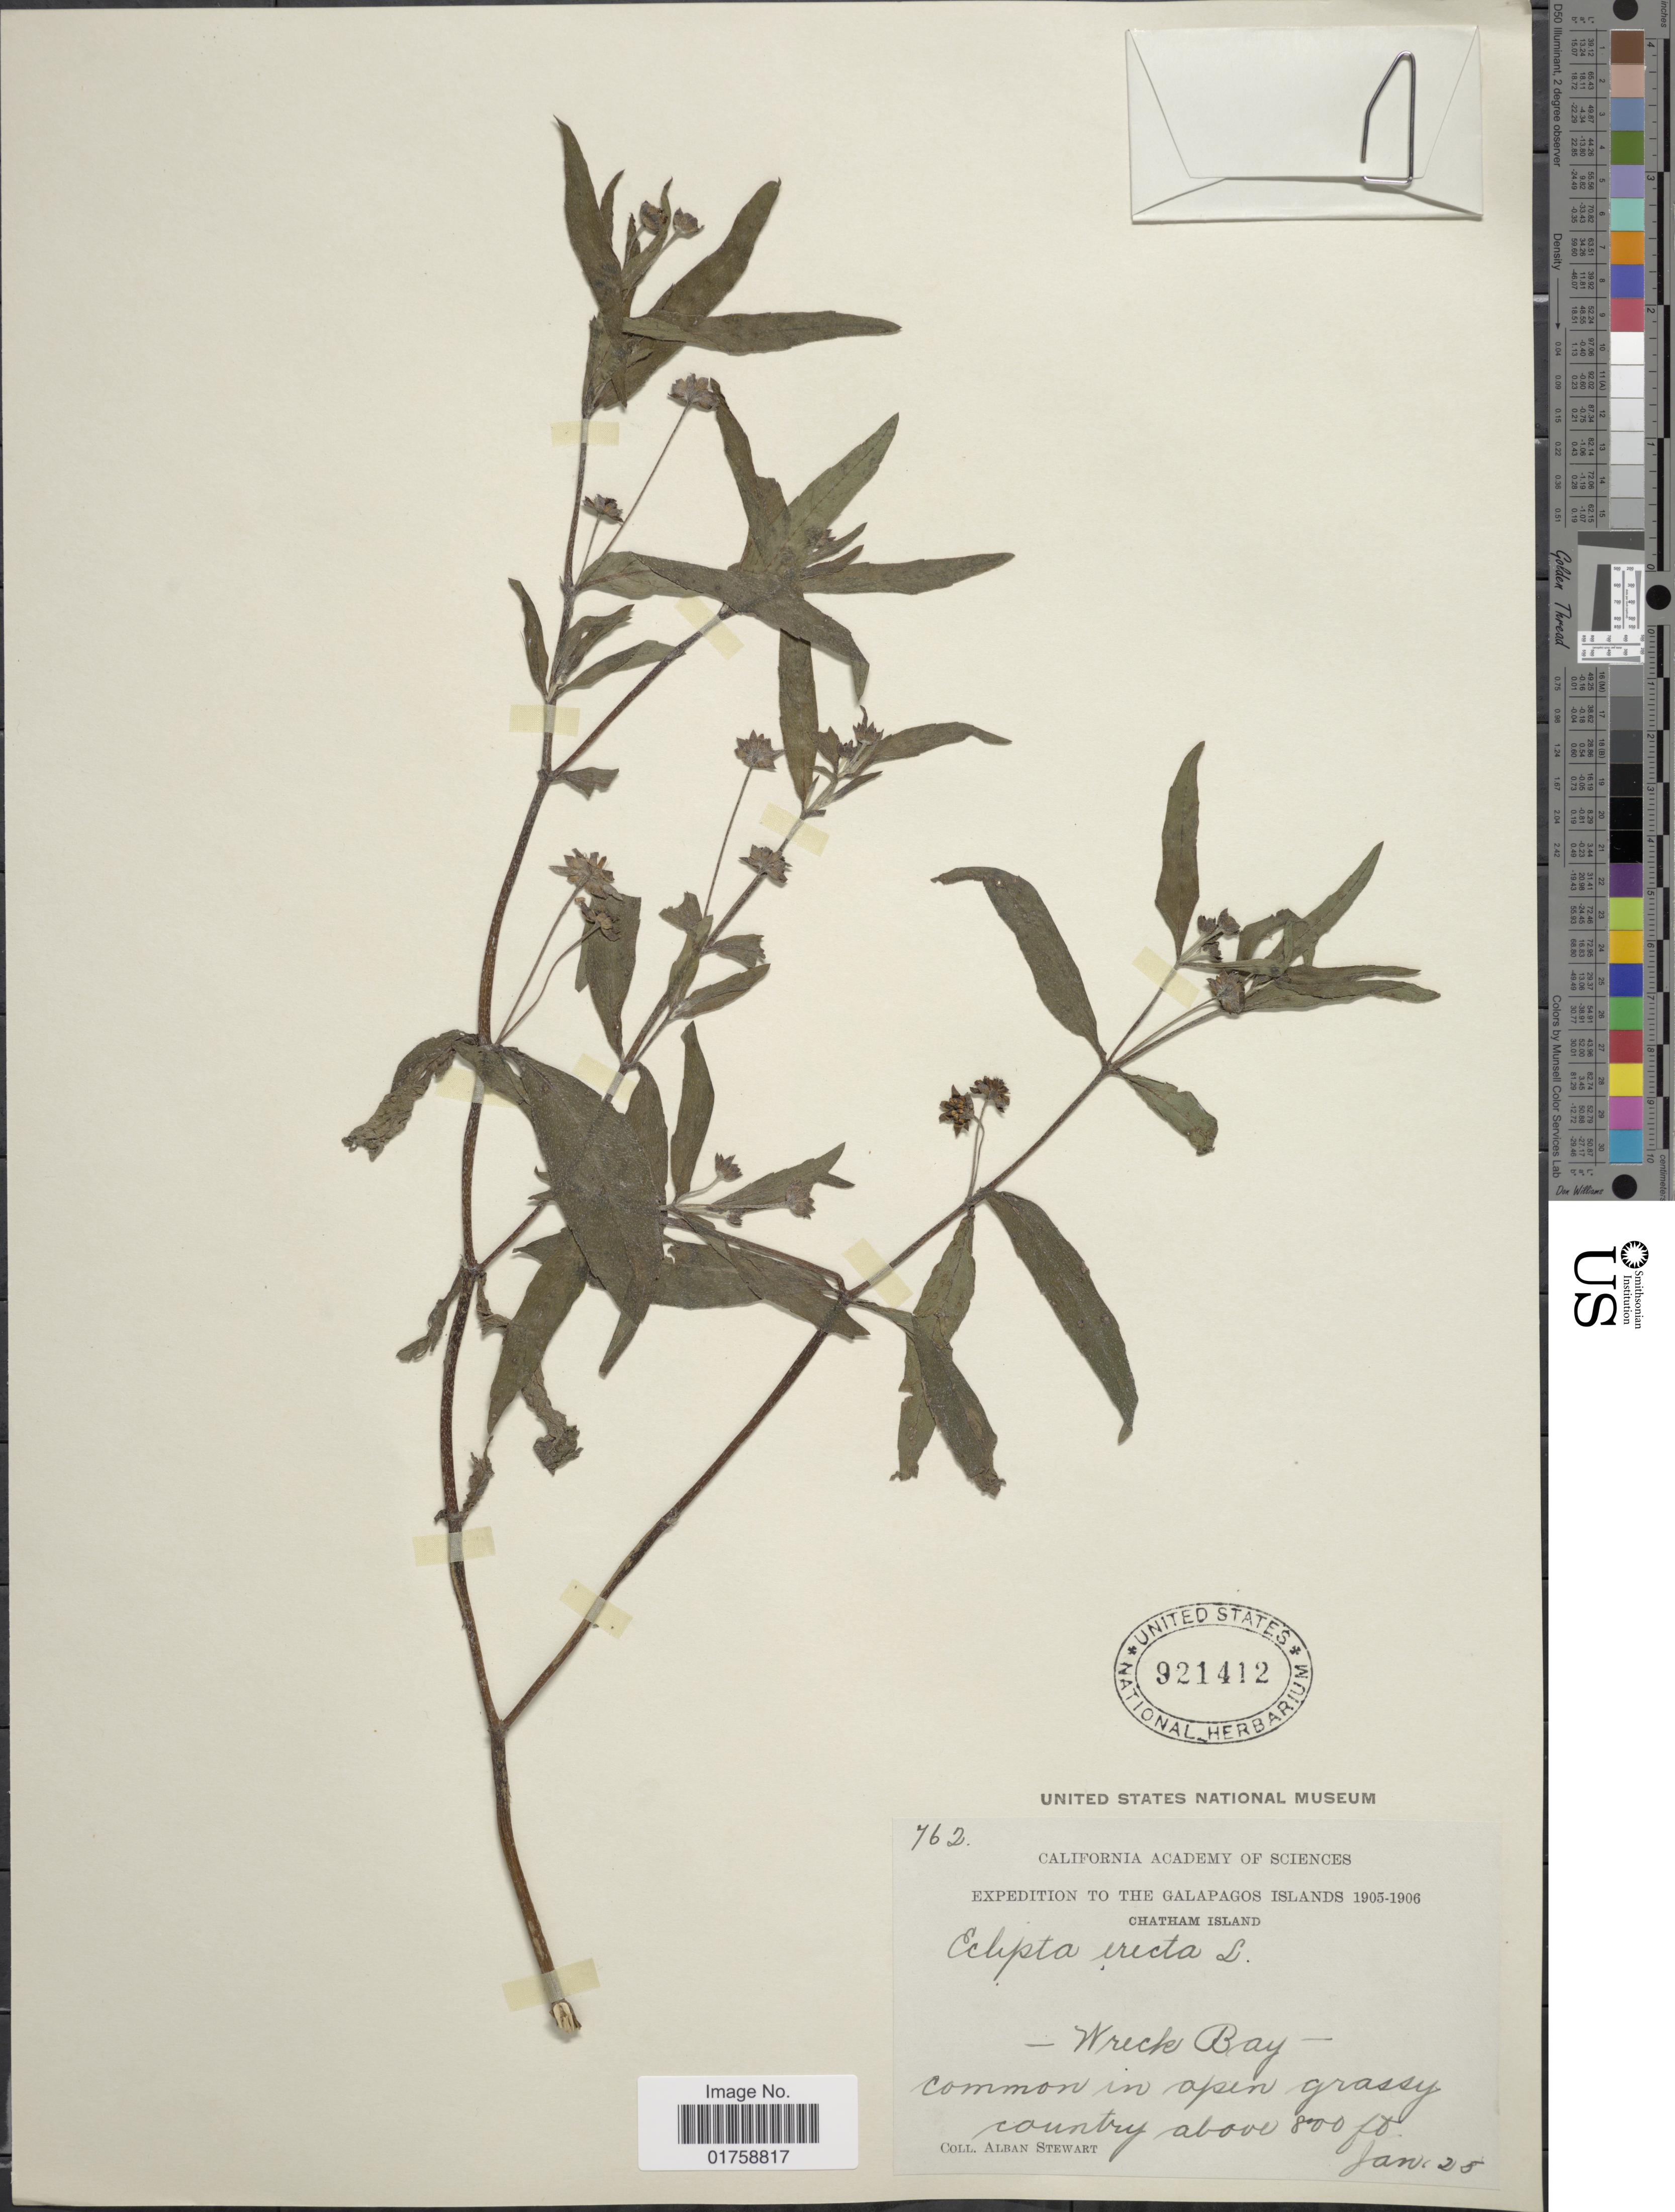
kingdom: Plantae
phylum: Tracheophyta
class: Magnoliopsida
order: Asterales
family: Asteraceae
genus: Eclipta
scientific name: Eclipta erecta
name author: L.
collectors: A. Stewart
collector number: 762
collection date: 1905-01-25/1906-01-05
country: Ecuador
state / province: Colón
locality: The Galapagos Islands. Chatham Island. Wreck Bay. Common in open grassy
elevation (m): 244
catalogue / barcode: US 921412